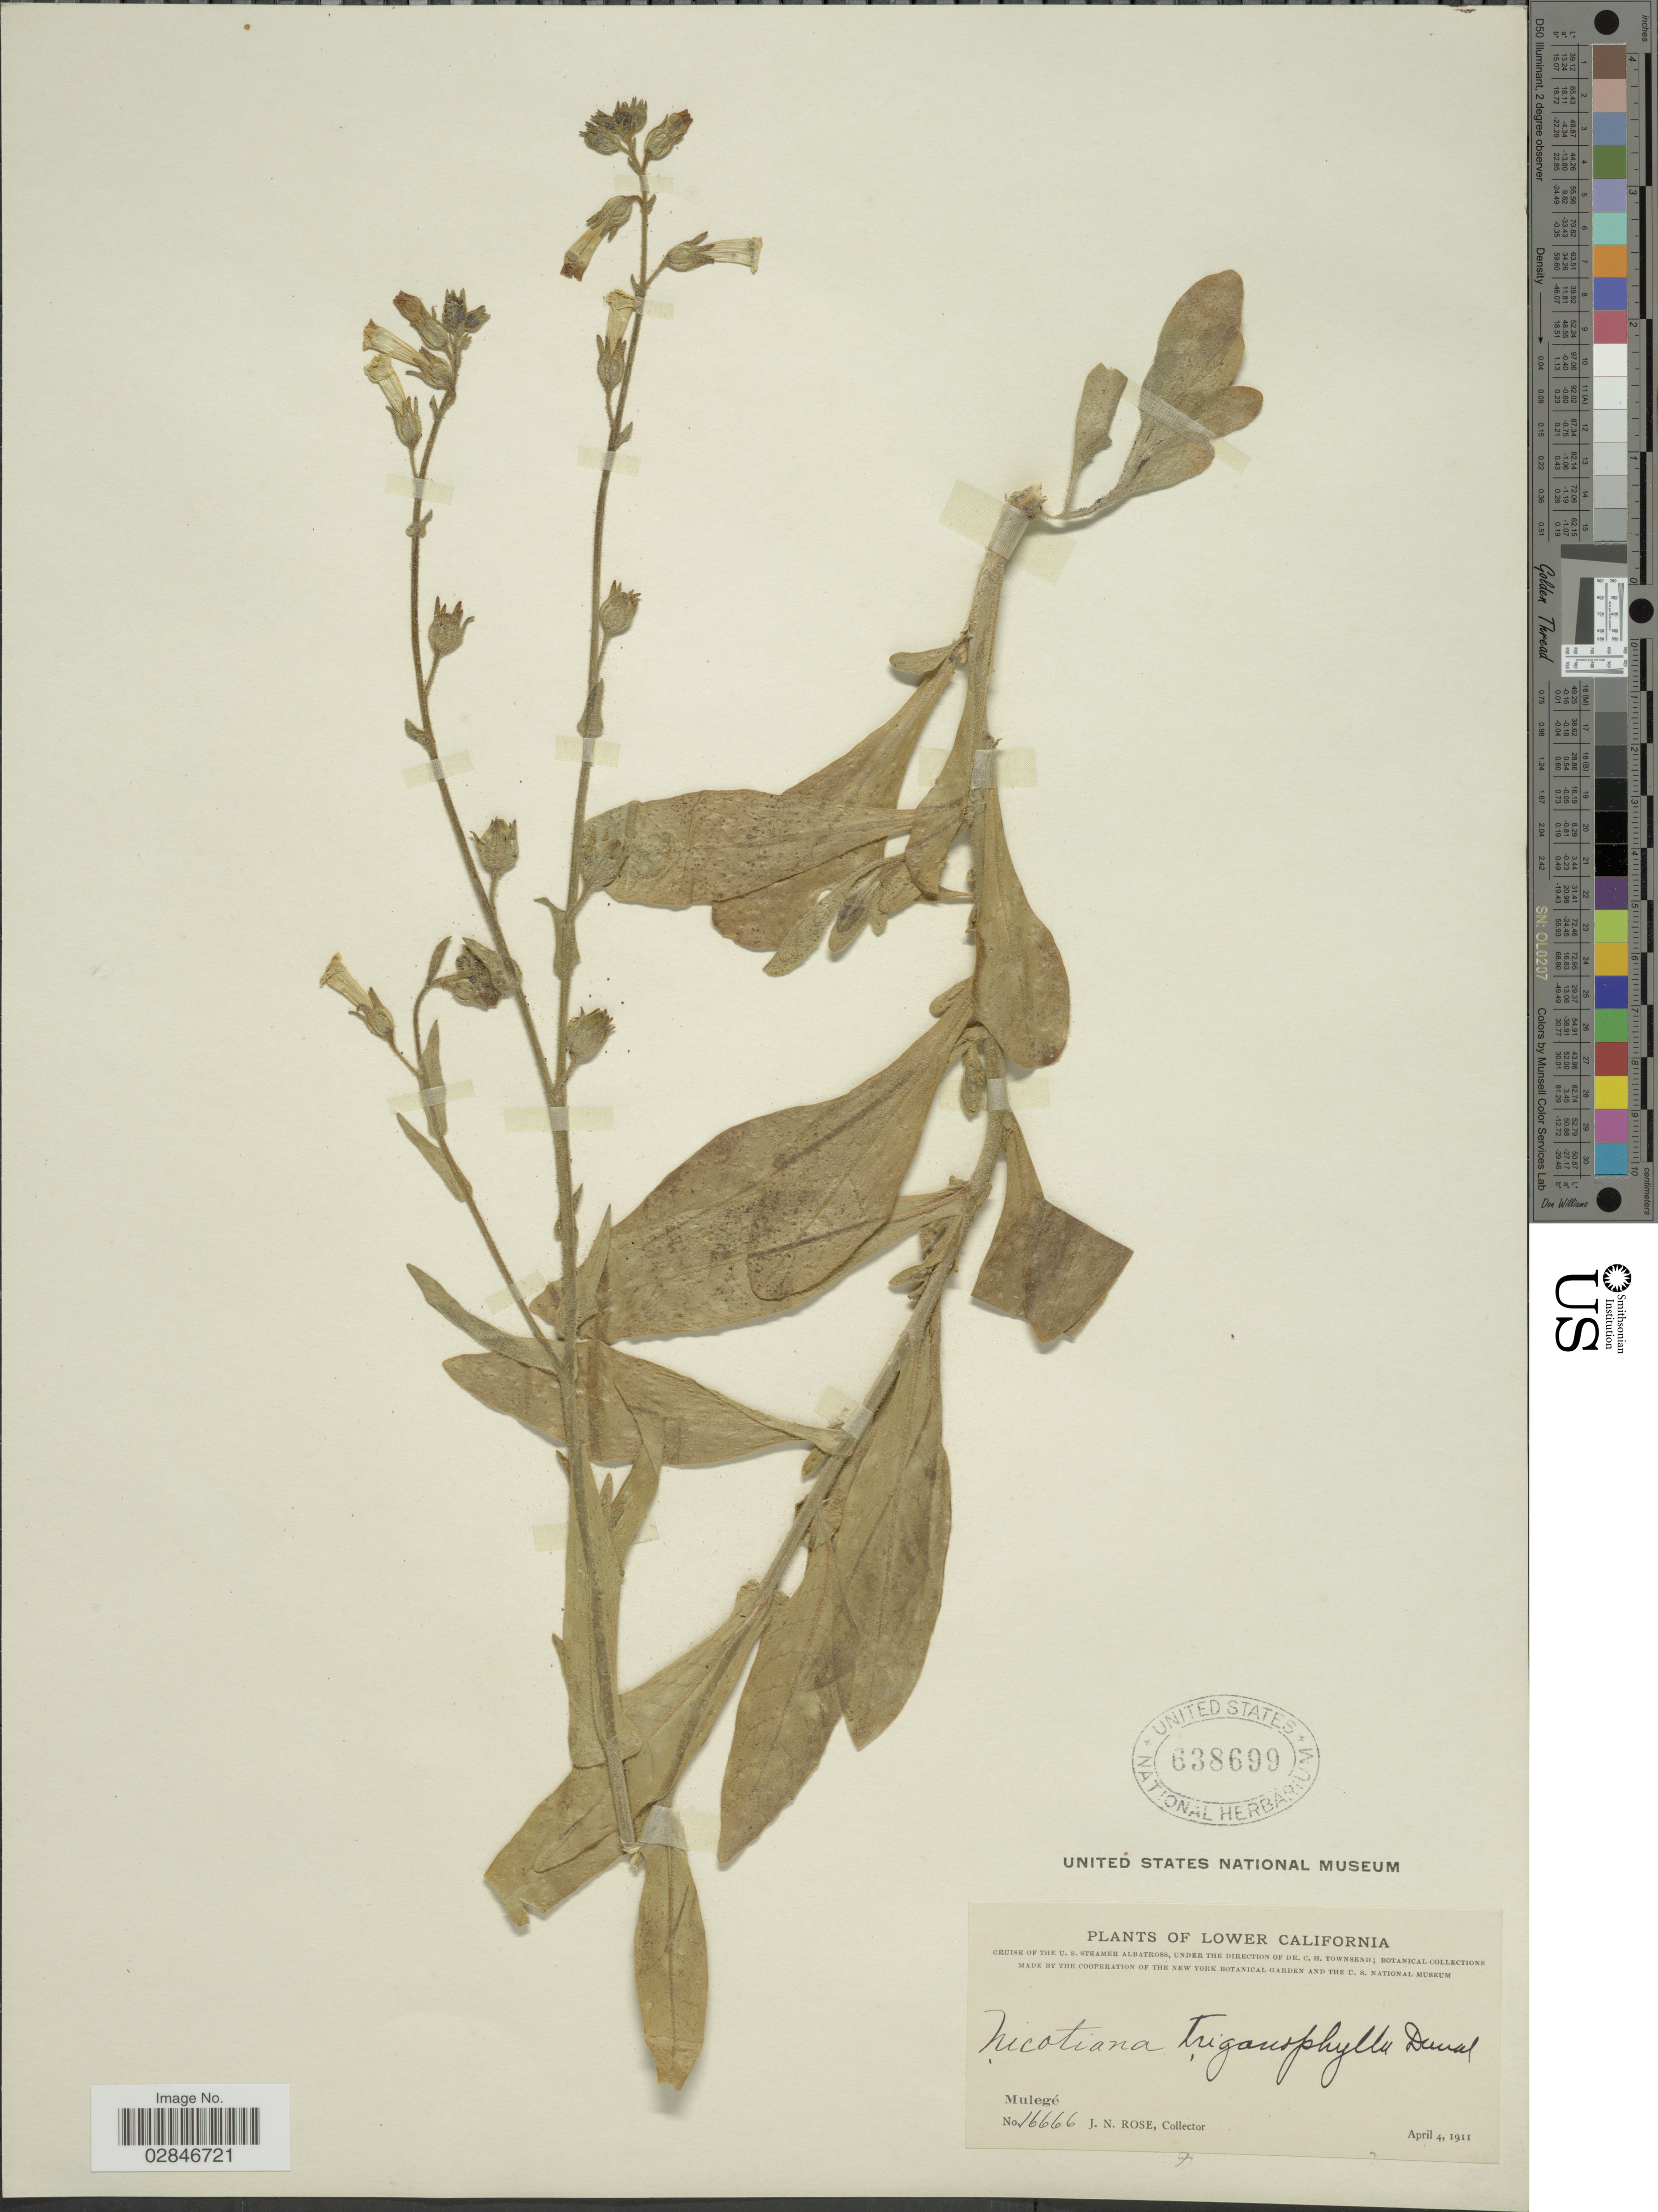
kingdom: Plantae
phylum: Tracheophyta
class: Magnoliopsida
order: Solanales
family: Solanaceae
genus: Nicotiana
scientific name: Nicotiana trigonophylla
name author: Dunal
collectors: J. N. Rose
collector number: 16666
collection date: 1911-04-04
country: Mexico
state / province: Baja California Sur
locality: Lower California, Mulegé.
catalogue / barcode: US 638699